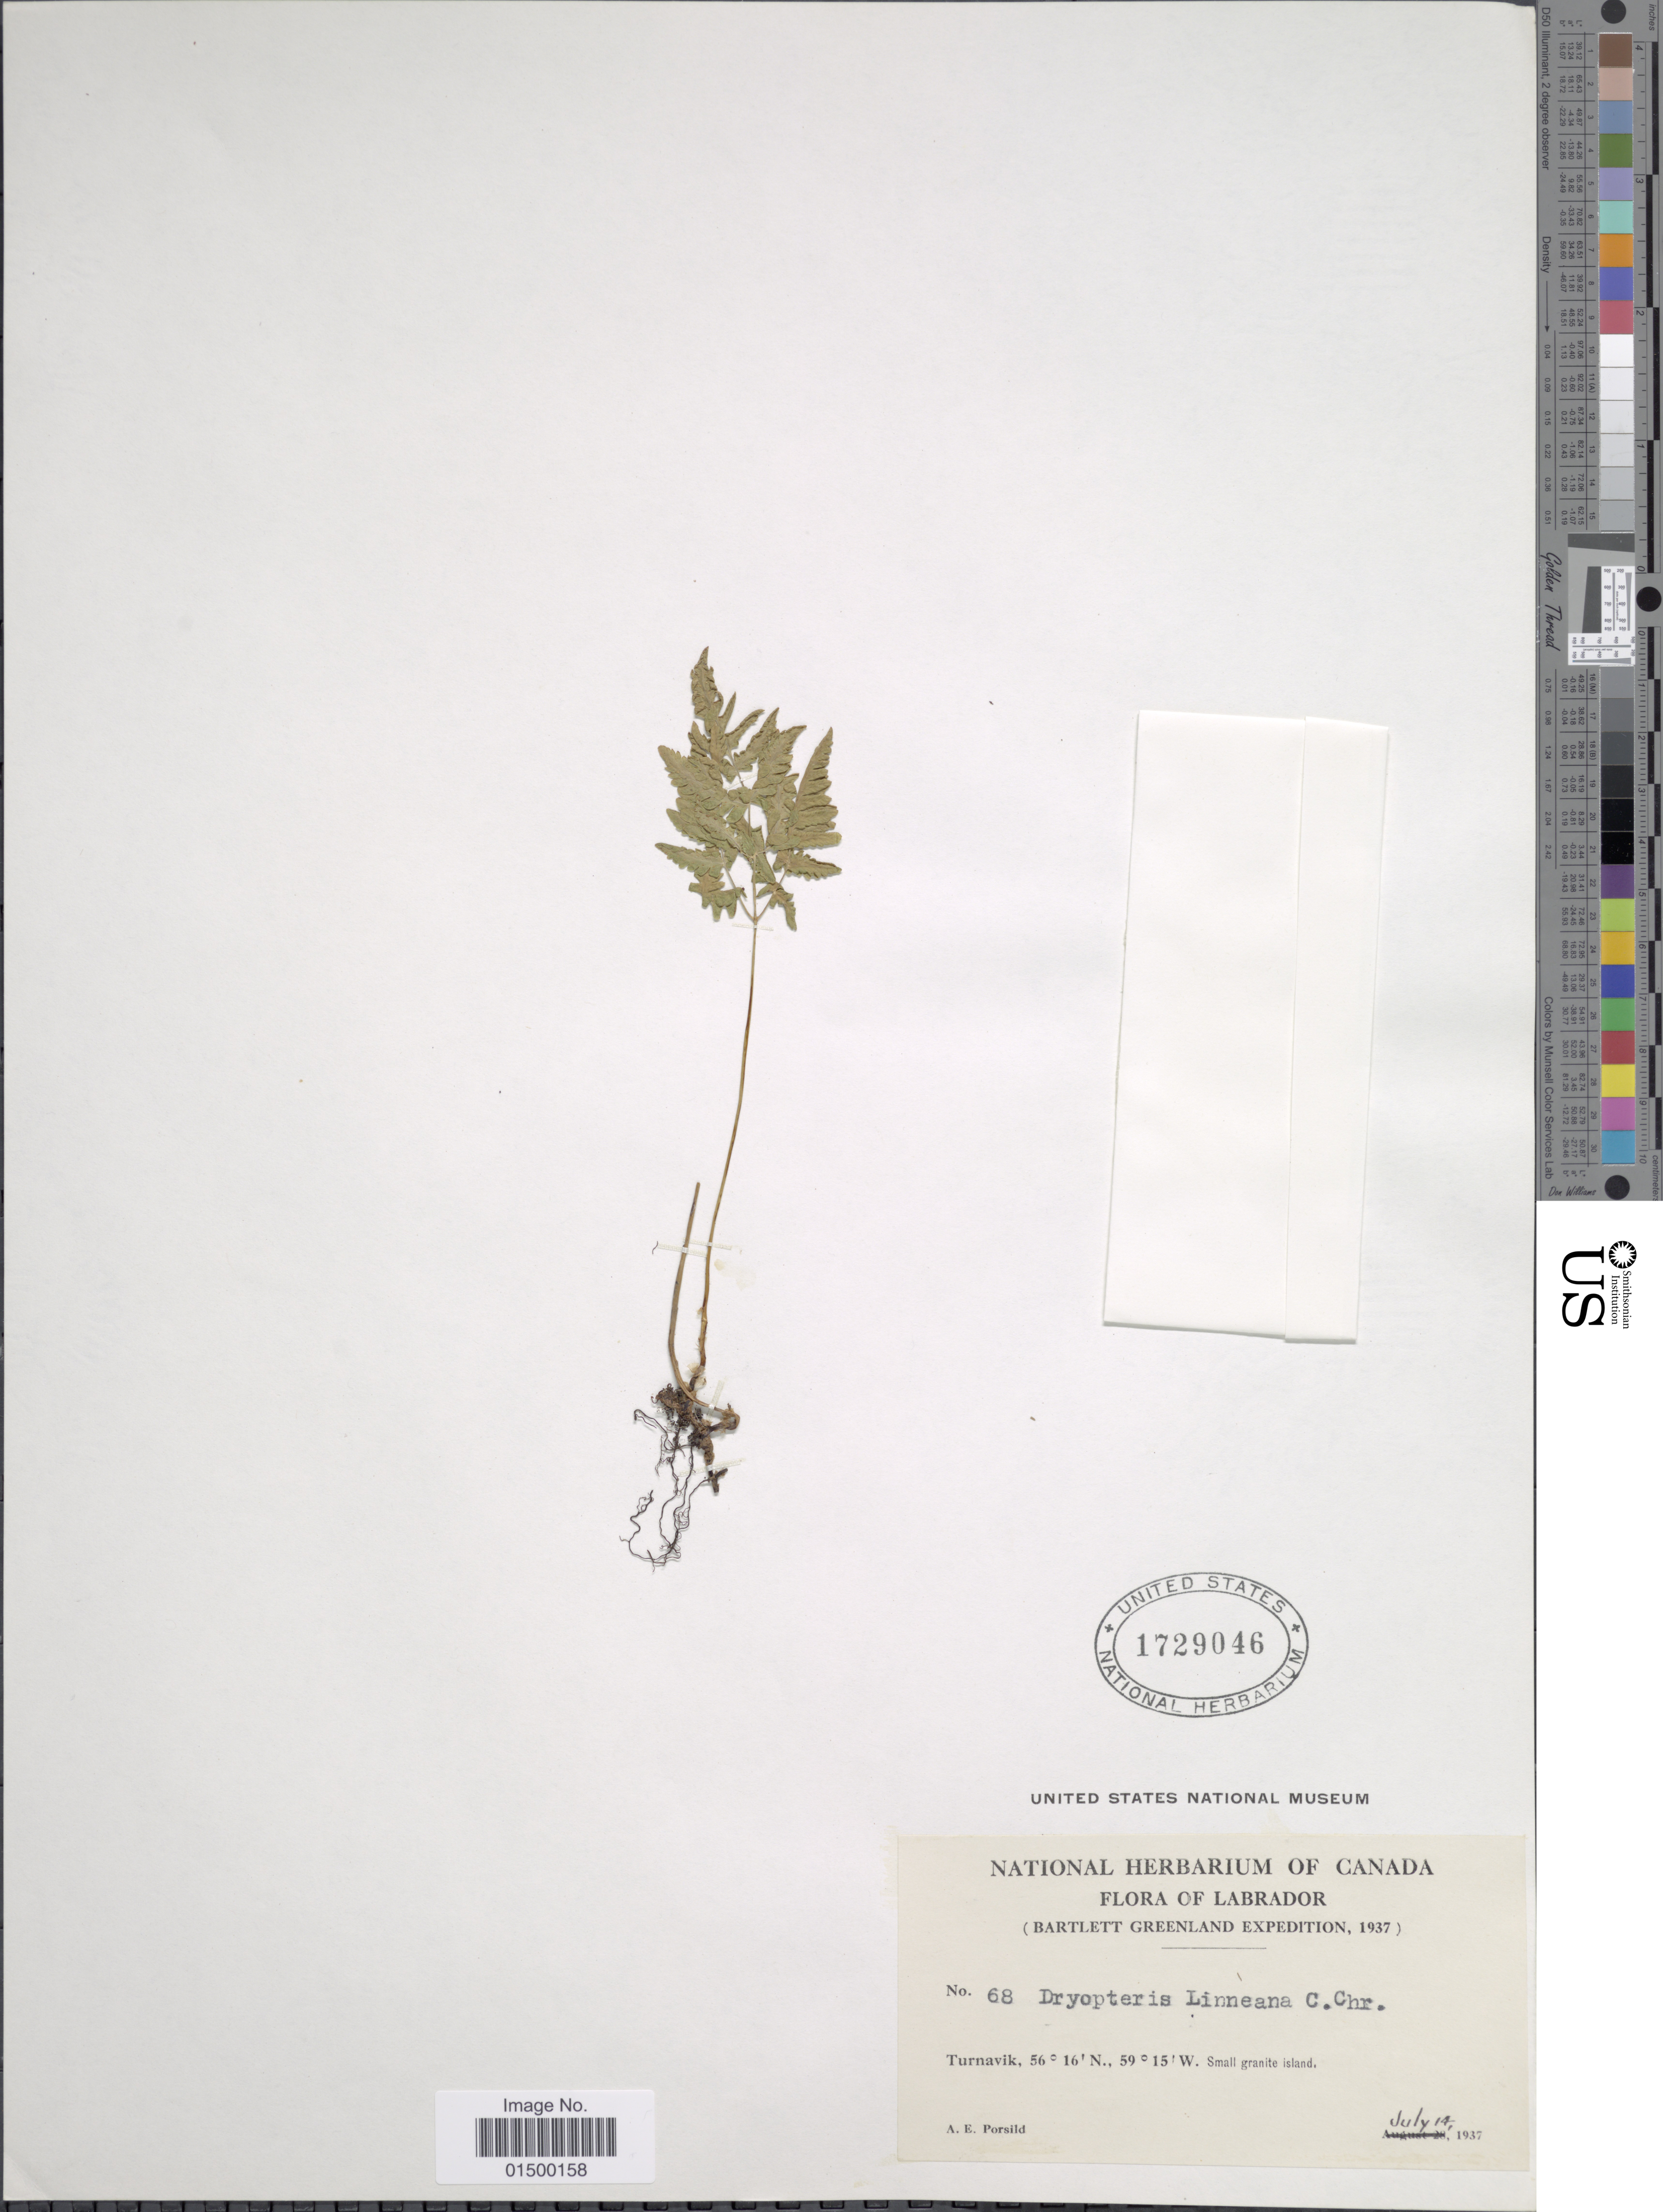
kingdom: Plantae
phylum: Tracheophyta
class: Polypodiopsida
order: Polypodiales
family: Cystopteridaceae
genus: Gymnocarpium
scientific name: Gymnocarpium disjunctum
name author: (Rupr.) Ching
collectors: A. E. Porsild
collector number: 68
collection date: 1937-07-14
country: Canada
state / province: Newfoundland and Labrador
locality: Labrador, Turnavik. Small granite Island.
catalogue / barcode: US 1729046